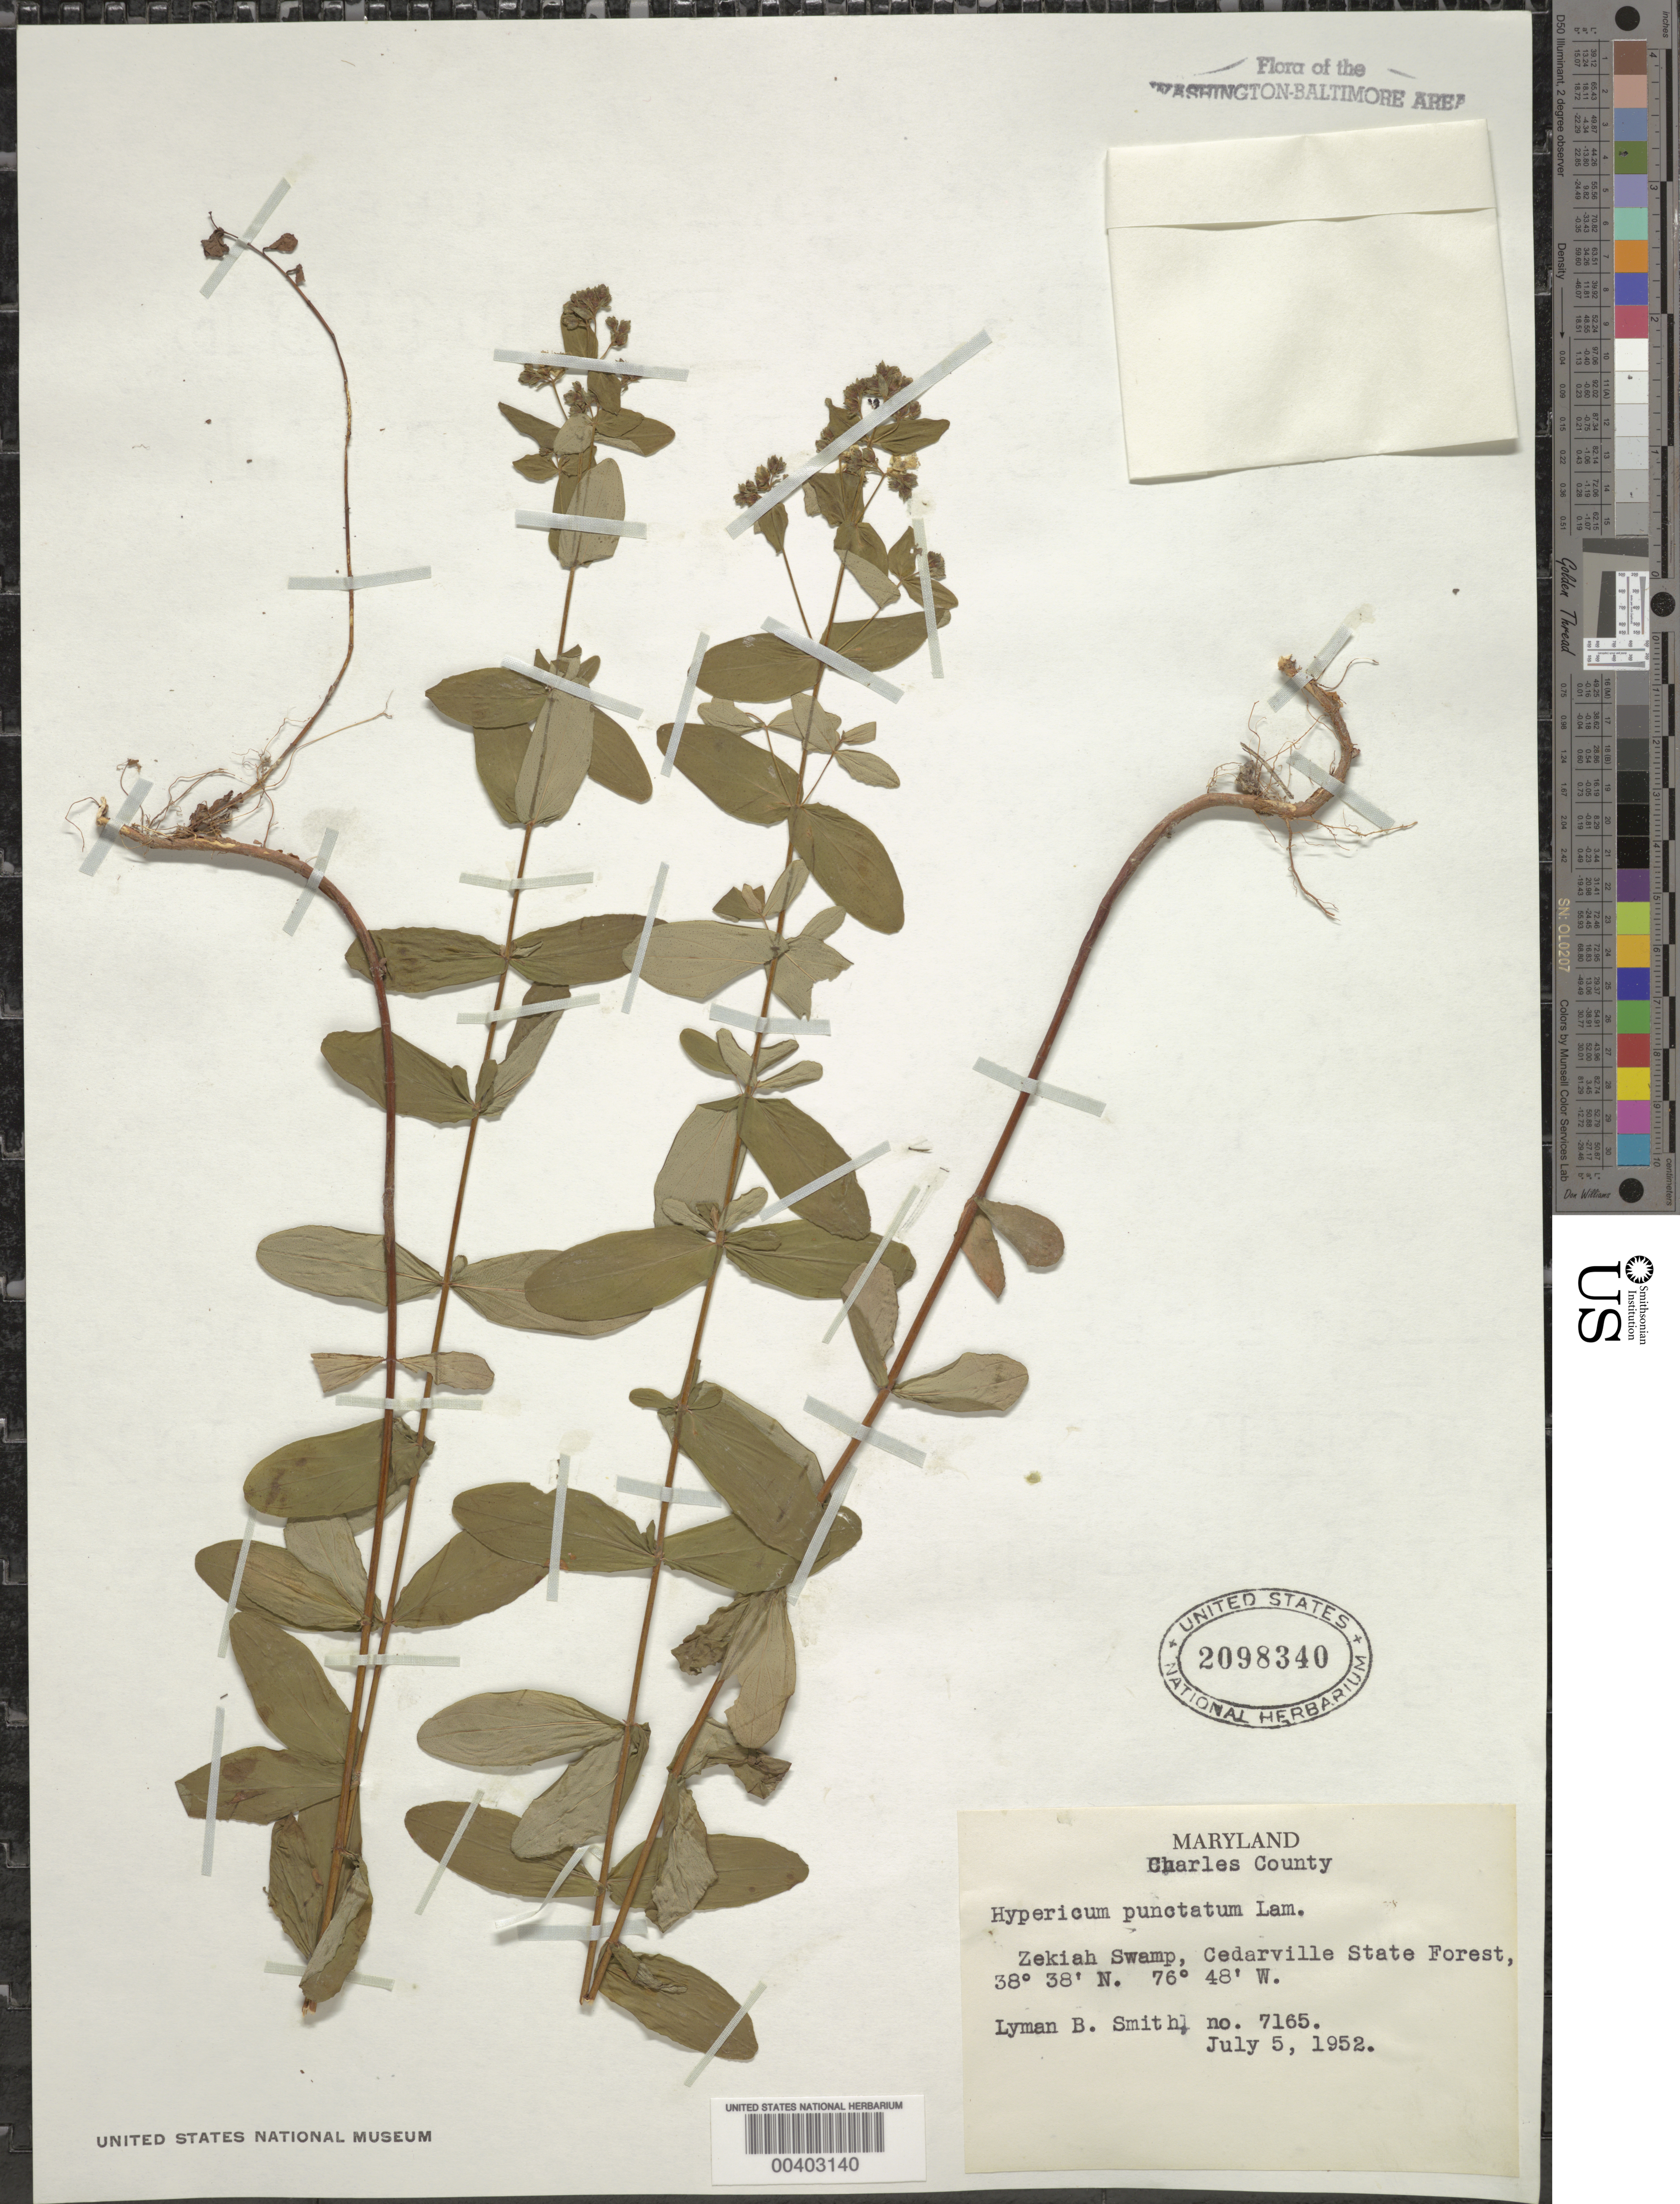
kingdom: Plantae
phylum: Tracheophyta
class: Magnoliopsida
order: Malpighiales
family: Hypericaceae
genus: Hypericum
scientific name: Hypericum punctatum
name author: Lam.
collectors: L. Smith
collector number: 7165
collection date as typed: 05 Jul 1952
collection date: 1952-07-05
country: United States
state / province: Maryland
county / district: Charles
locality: Zekiah Swamp, Cedarville State Forest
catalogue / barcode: US 2098340